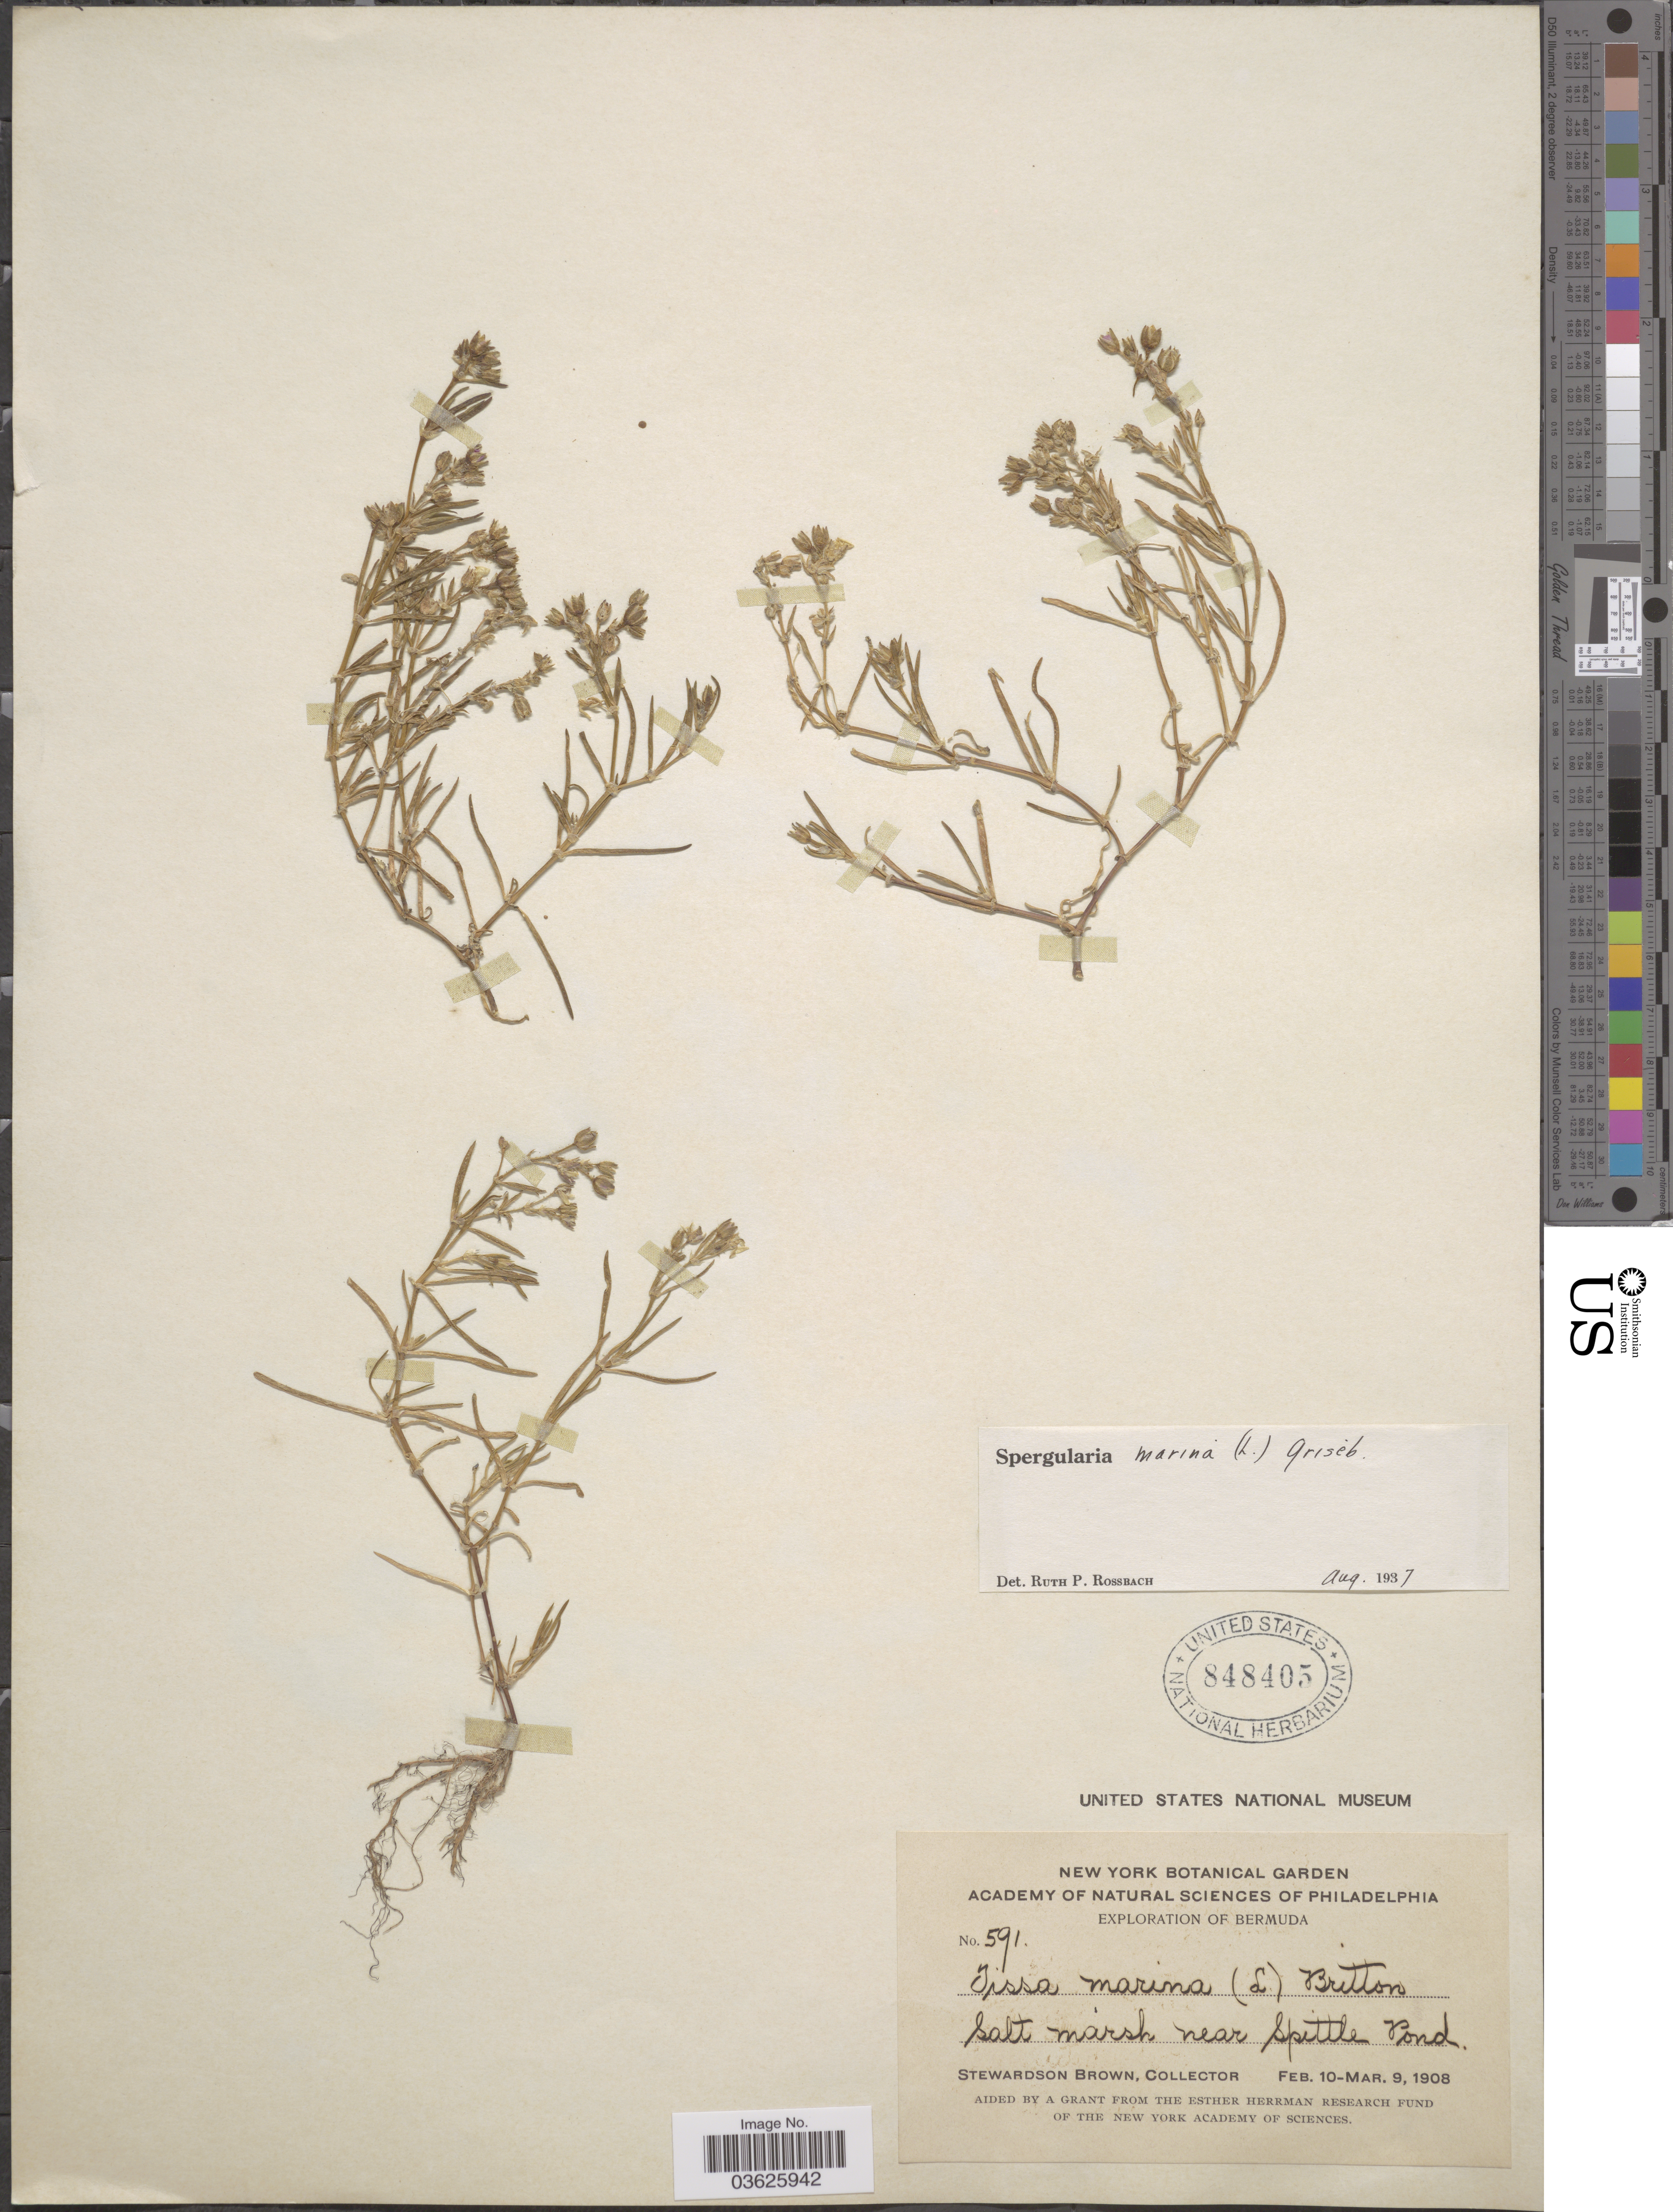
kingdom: Plantae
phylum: Tracheophyta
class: Magnoliopsida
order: Caryophyllales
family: Caryophyllaceae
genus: Tissa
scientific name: Tissa sp.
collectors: S. Brown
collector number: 591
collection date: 1908-02-10/1908-03-09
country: Bermuda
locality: Salt marsh near Spittle Pond.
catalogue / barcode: US 848405